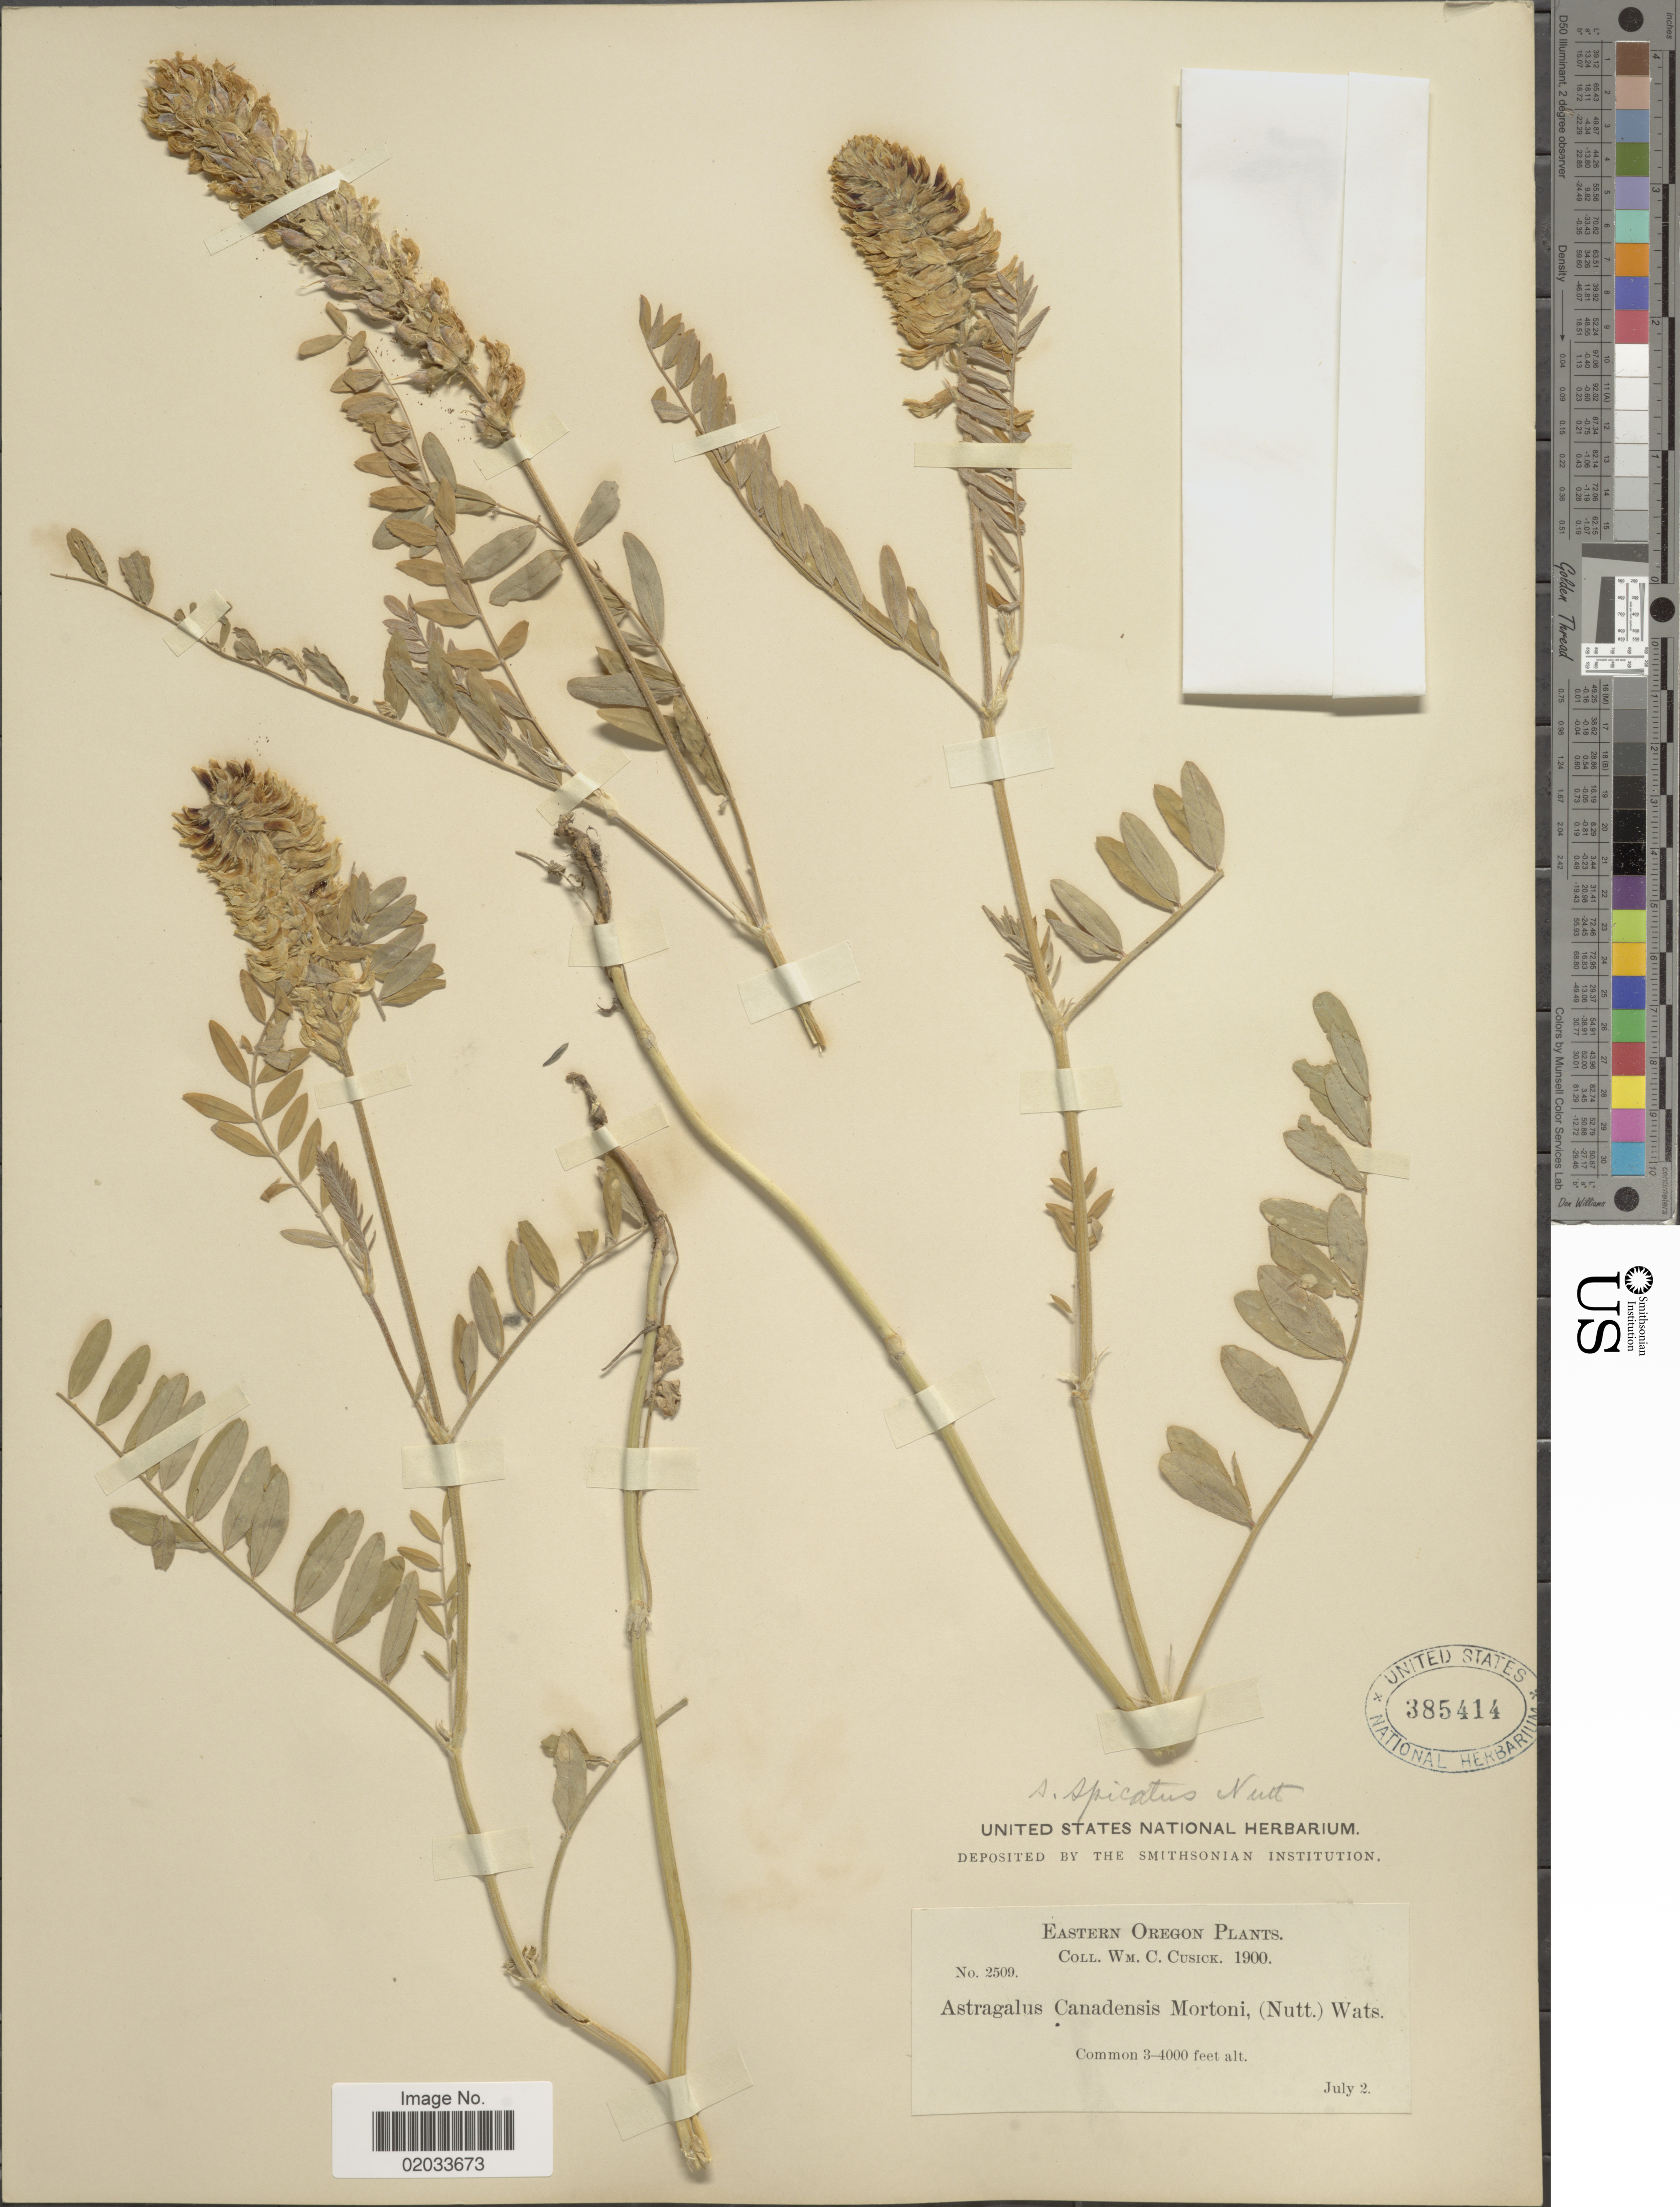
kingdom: Plantae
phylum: Tracheophyta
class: Magnoliopsida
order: Fabales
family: Fabaceae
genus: Astragalus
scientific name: Astragalus pachystachys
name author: Bunge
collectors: W. C. Cusick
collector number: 2509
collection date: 1900-07-02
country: United States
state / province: Oregon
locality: Eastern Oregon, Common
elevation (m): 914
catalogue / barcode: US 385414